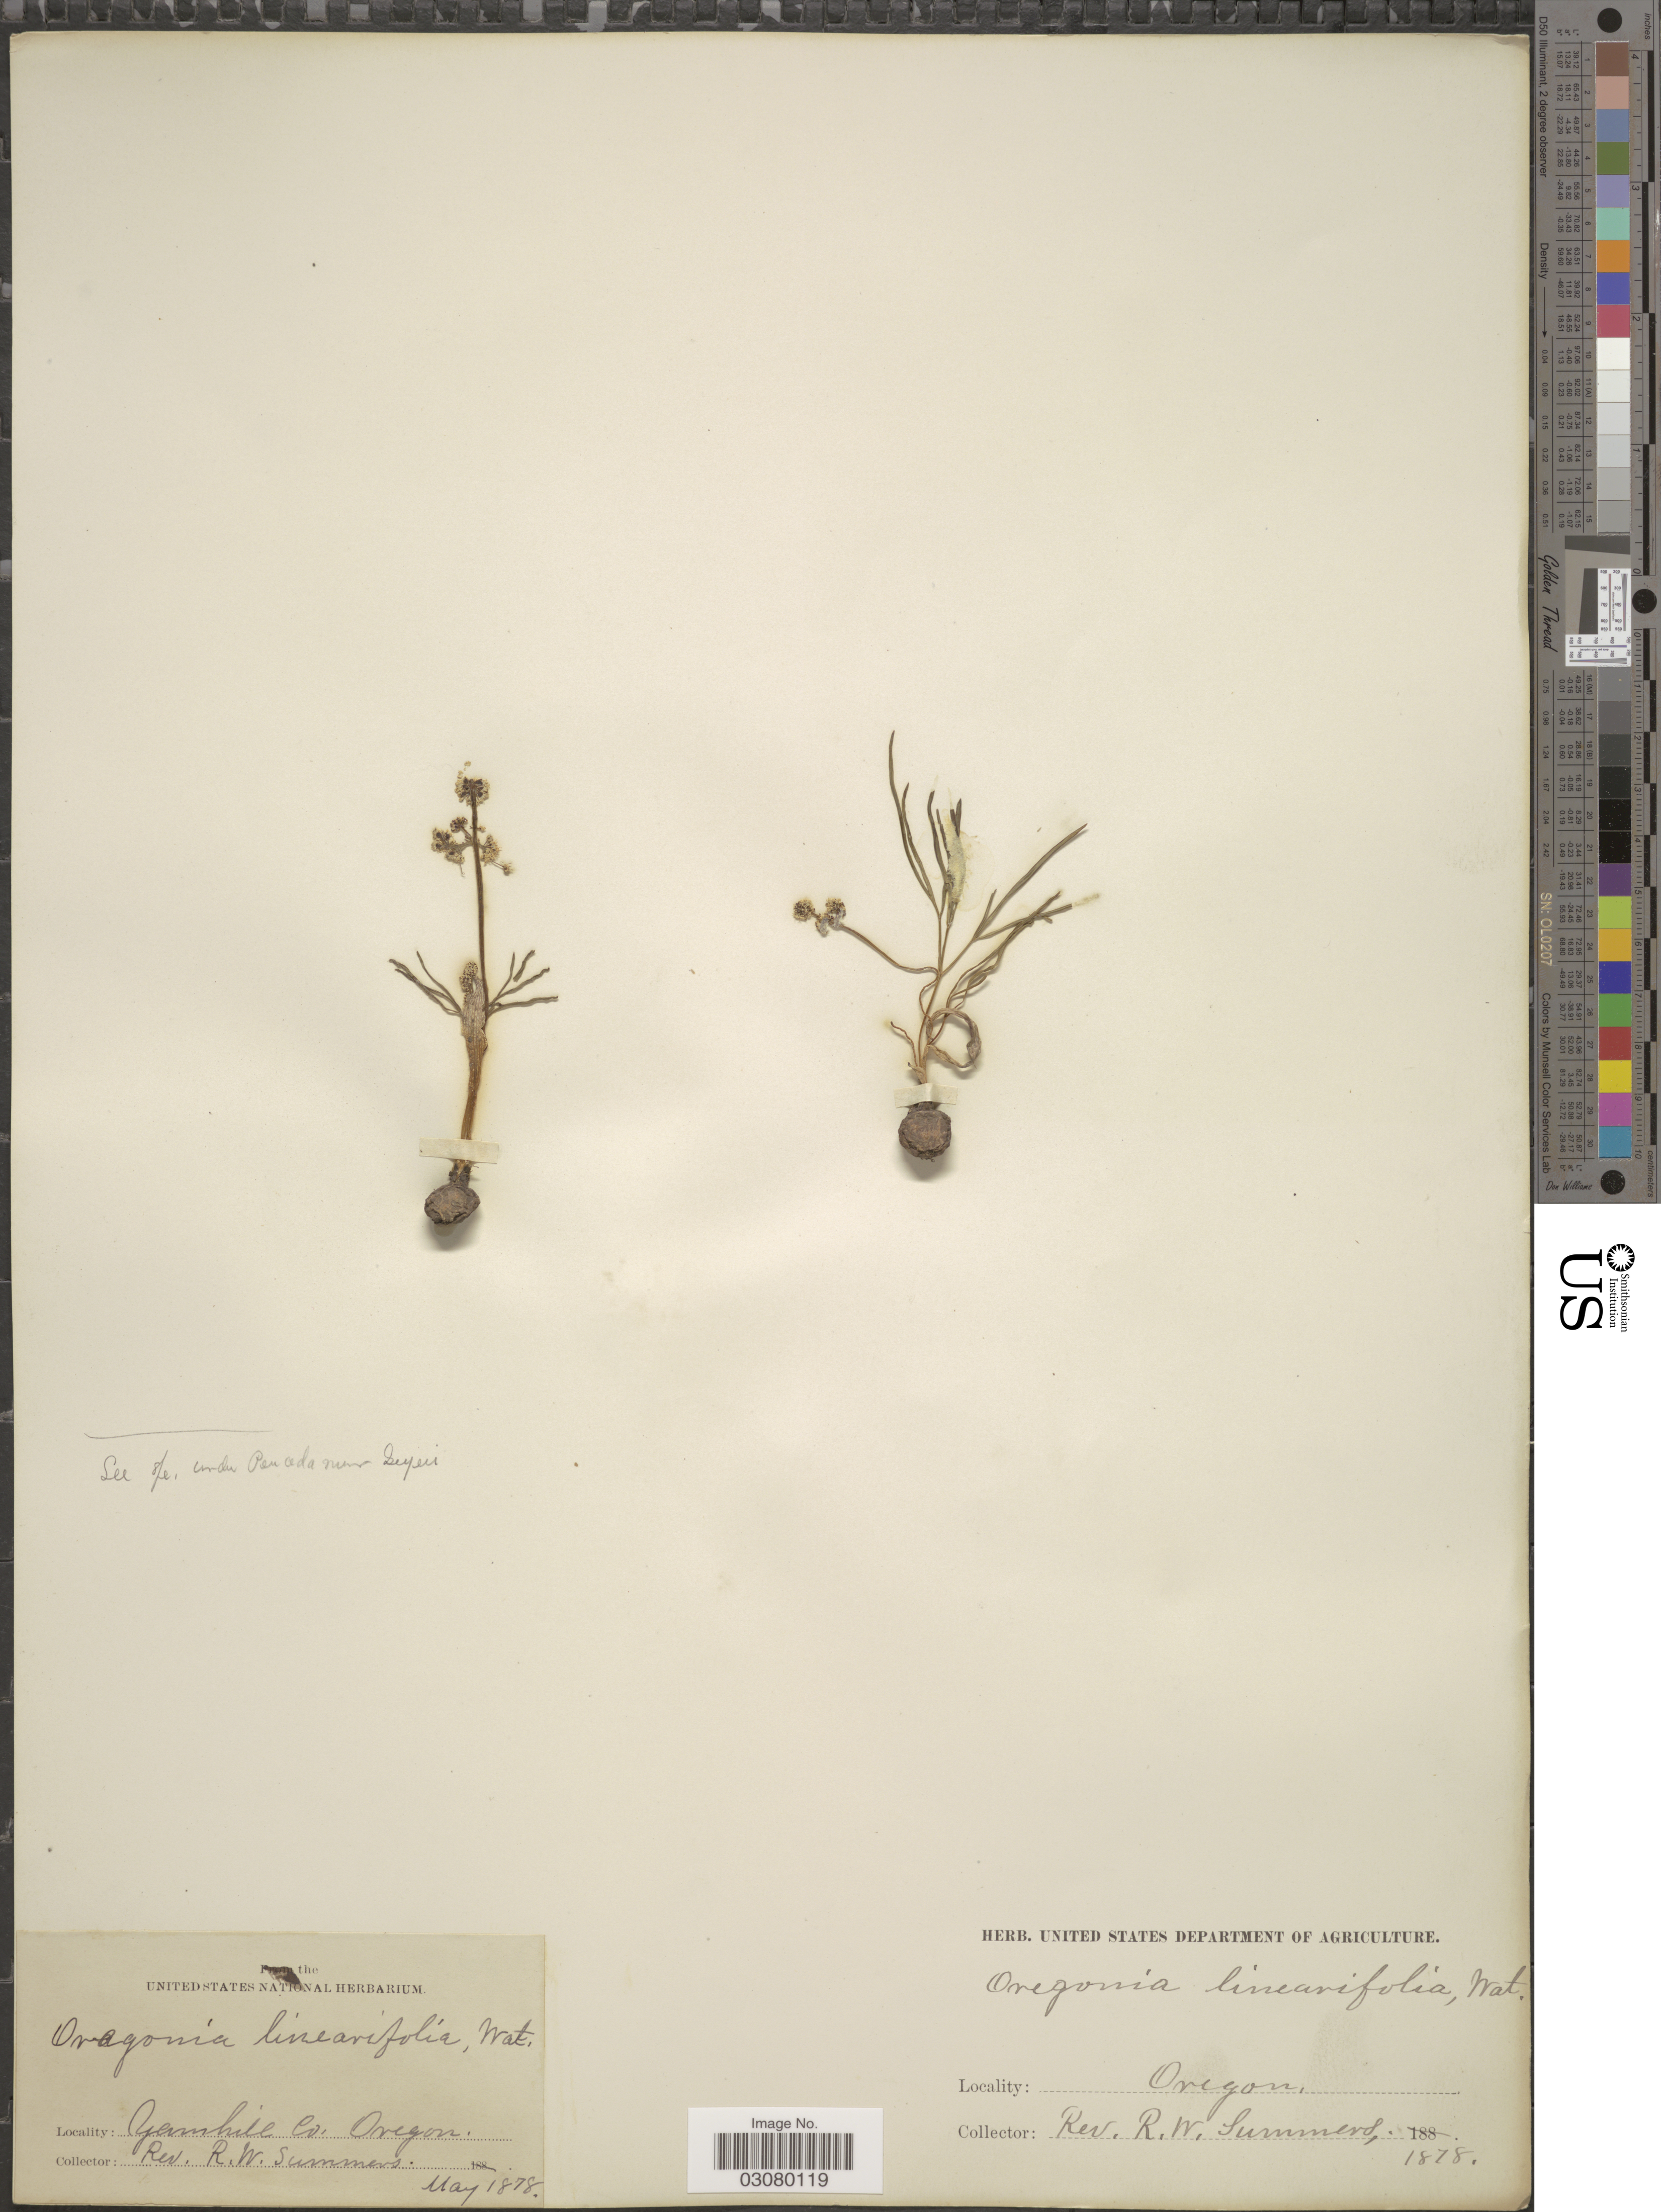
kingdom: Plantae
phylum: Tracheophyta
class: Magnoliopsida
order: Apiales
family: Apiaceae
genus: Orogenia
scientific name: Orogenia linearifolia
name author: S. Watson in C. King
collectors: R. Summers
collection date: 1878-05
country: United States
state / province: Oregon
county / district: Yamhill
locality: Yamhill Co.